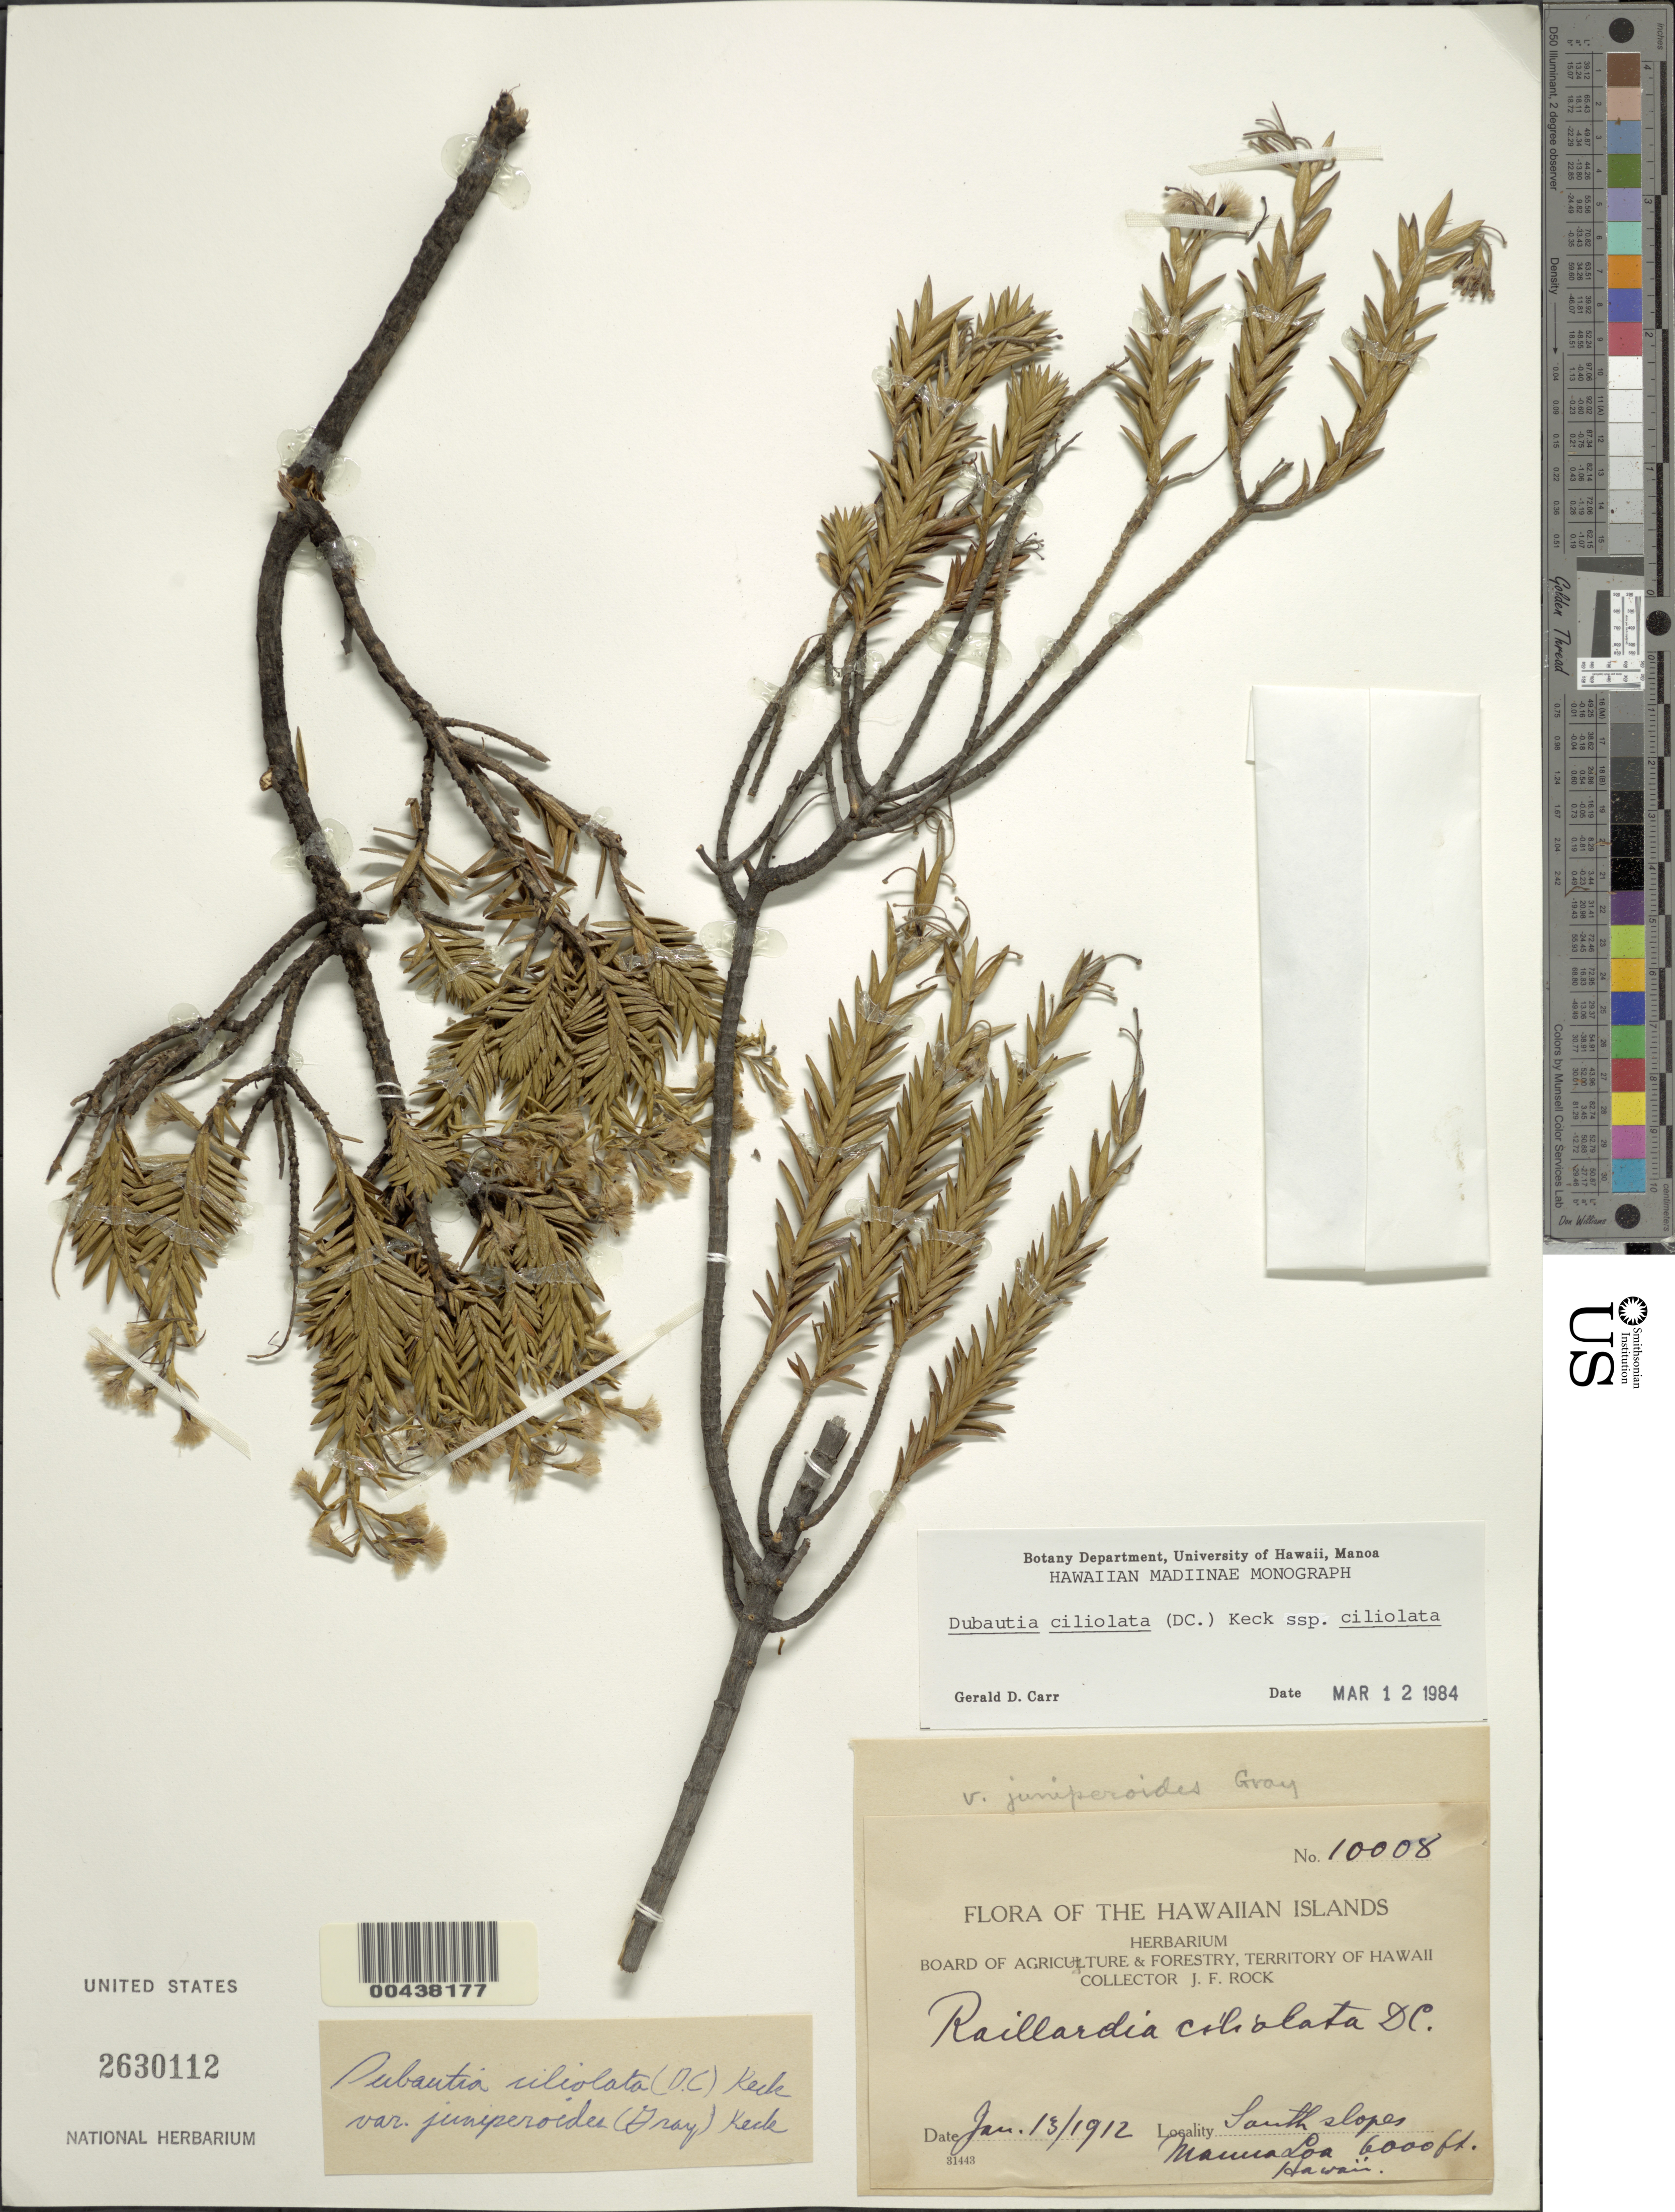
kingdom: Plantae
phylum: Tracheophyta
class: Magnoliopsida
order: Asterales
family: Asteraceae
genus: Dubautia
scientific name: Dubautia ciliolata subsp. ciliolata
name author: (DC.) D.D. Keck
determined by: Carr, G. D.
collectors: J. F. Rock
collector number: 10008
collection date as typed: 13 Jan 1912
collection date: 1912-01-13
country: United States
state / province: Hawaii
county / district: Hawaii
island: Hawaii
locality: S slopes Mauna Loa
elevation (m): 1829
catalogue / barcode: US 2630112